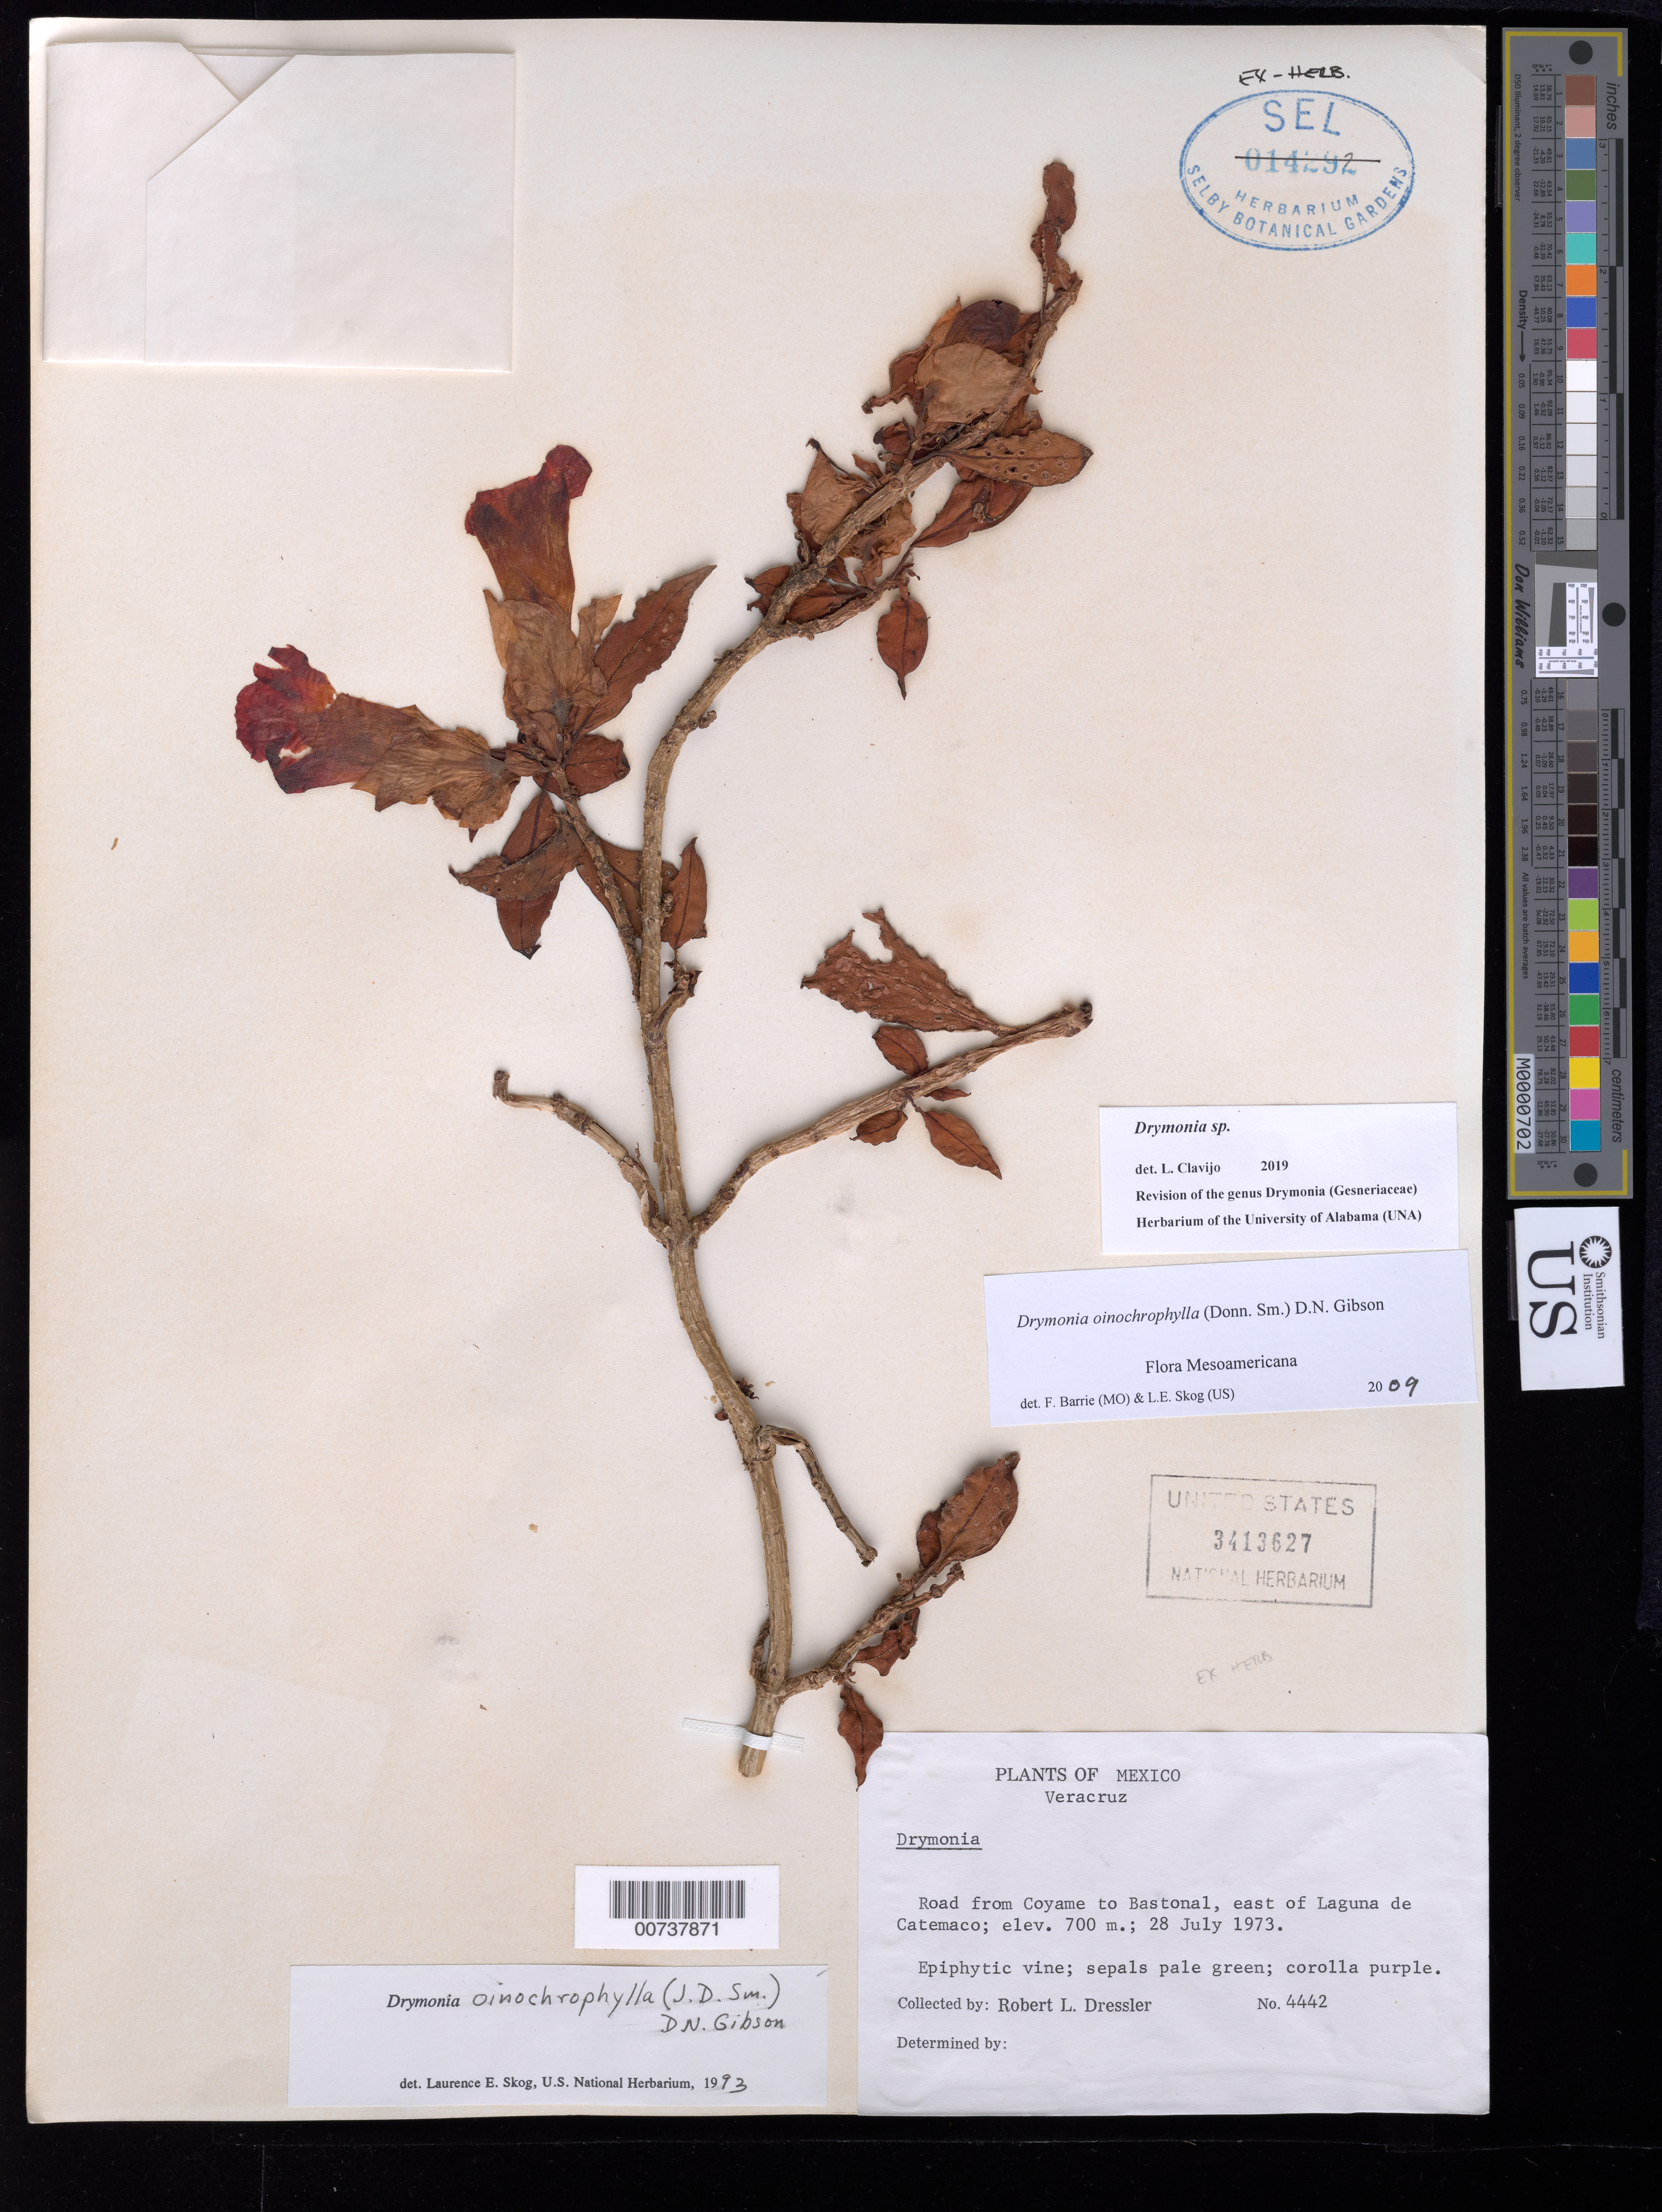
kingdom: Plantae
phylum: Tracheophyta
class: Magnoliopsida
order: Lamiales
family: Gesneriaceae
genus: Drymonia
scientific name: Drymonia mexicana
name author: Clavijo & J.L. Clark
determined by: Skog, Laurence E.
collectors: R. Dressler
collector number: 4442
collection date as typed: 28 Jul 1973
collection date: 1973-07-28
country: Mexico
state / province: Veracruz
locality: Road from Coyame to Bastonal, E of Laguna de Catemaco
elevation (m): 700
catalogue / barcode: US 3413627